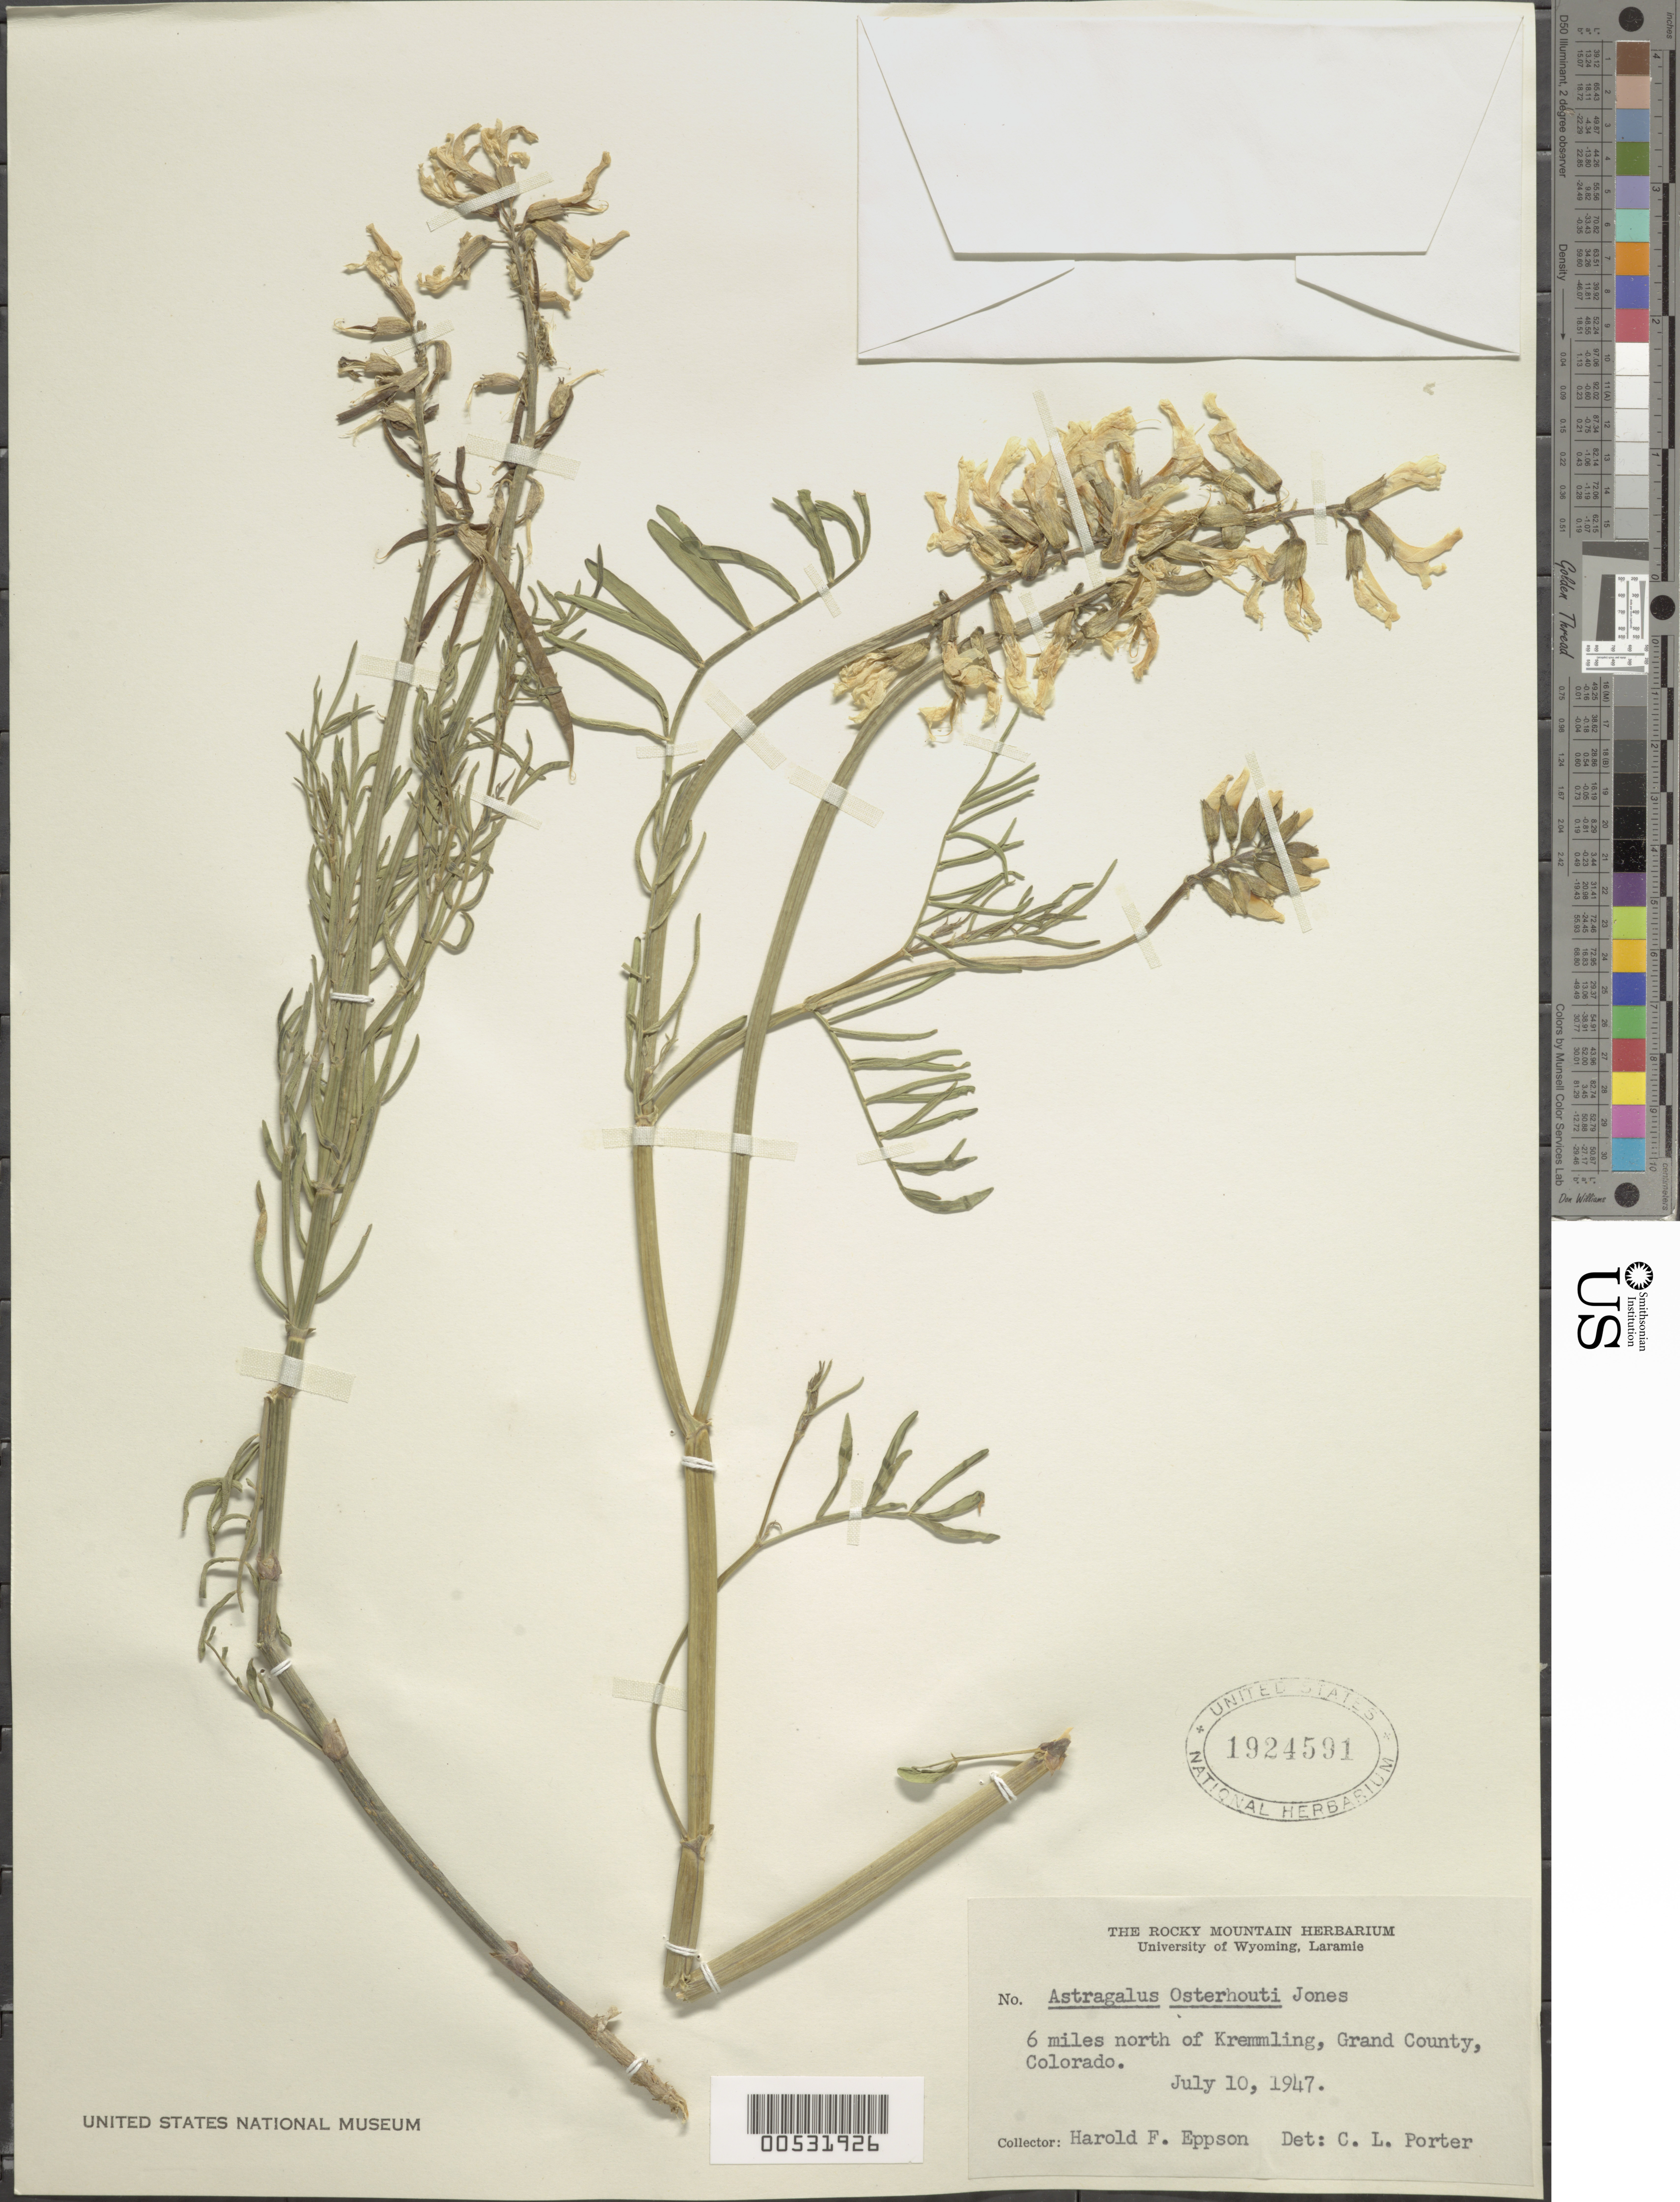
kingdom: Plantae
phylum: Tracheophyta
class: Magnoliopsida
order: Fabales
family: Fabaceae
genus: Astragalus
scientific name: Astragalus osterhoutii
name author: M.E. Jones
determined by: Porter, C. L.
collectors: H. Eppson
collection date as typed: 10 Jul 1947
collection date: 1947-07-10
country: United States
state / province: Colorado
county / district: Grand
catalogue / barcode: US 1924591